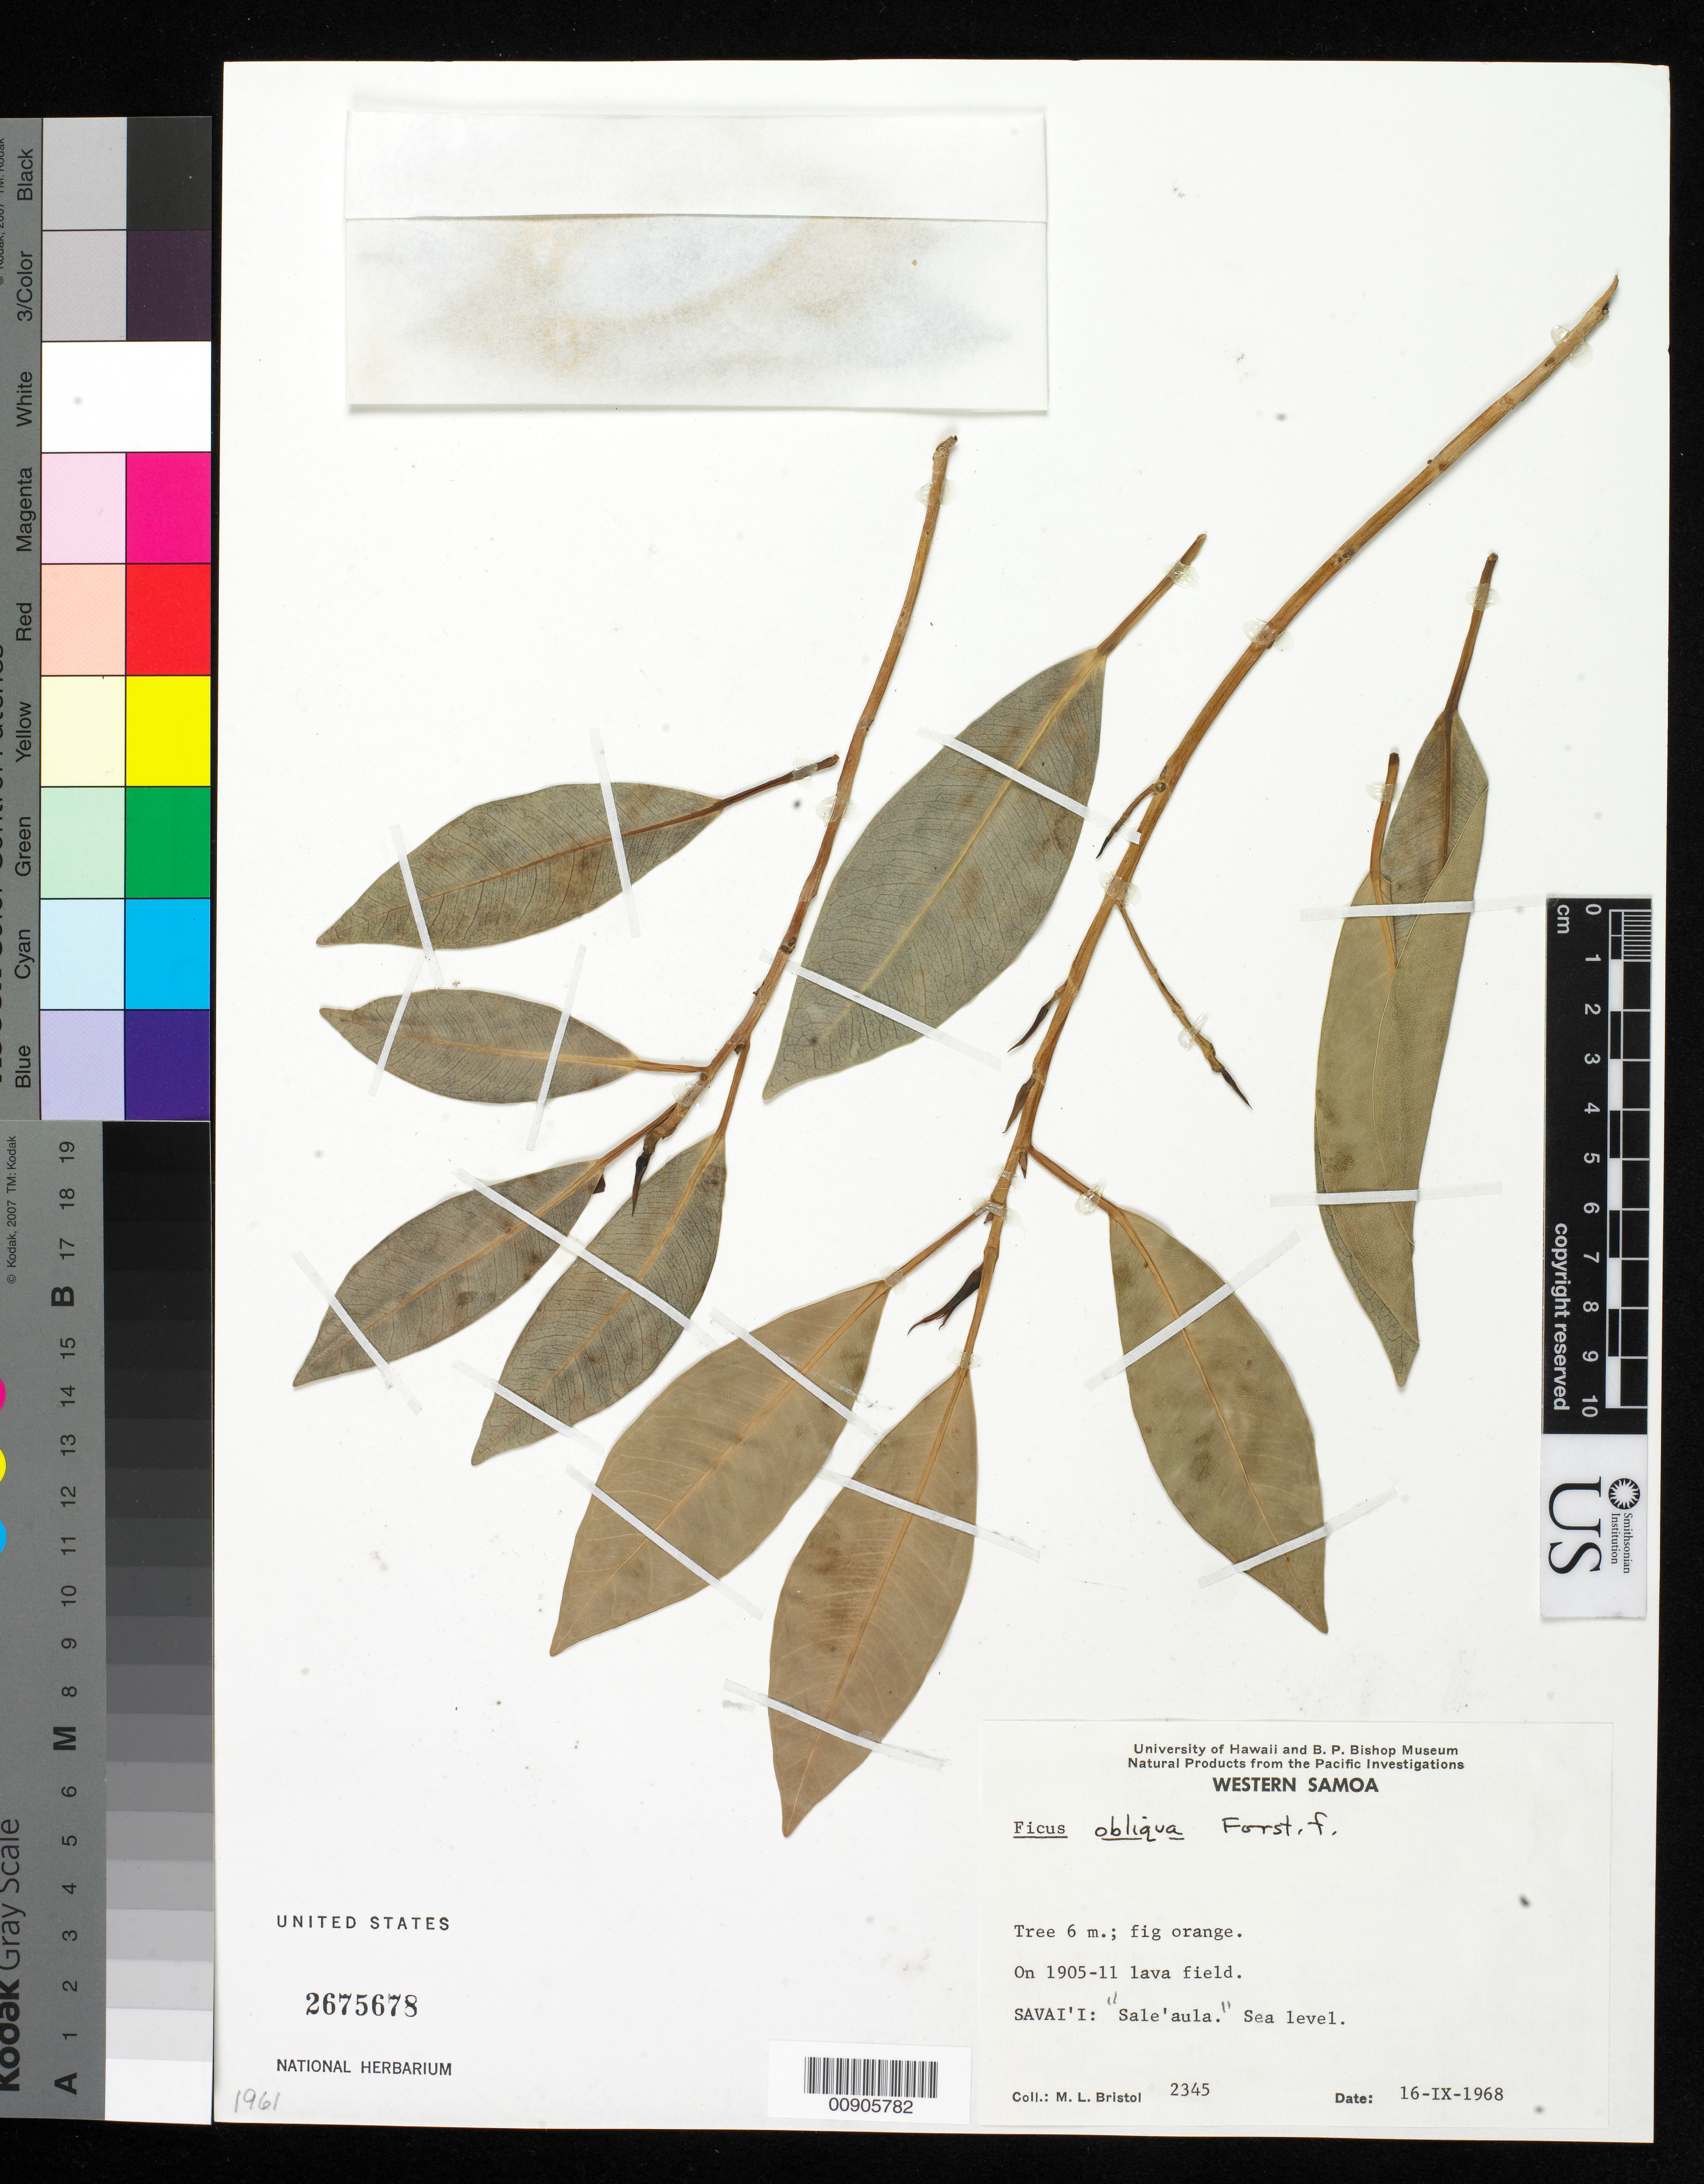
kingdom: Plantae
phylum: Tracheophyta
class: Magnoliopsida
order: Rosales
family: Moraceae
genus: Ficus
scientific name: Ficus obliqua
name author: G. Forst.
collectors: M. L. Bristol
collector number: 2345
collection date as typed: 16 Sep 1968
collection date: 1968-09-16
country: Samoa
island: Savai'i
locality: Savai'i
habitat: on 1905-11 lava field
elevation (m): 0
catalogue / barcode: US 2675678